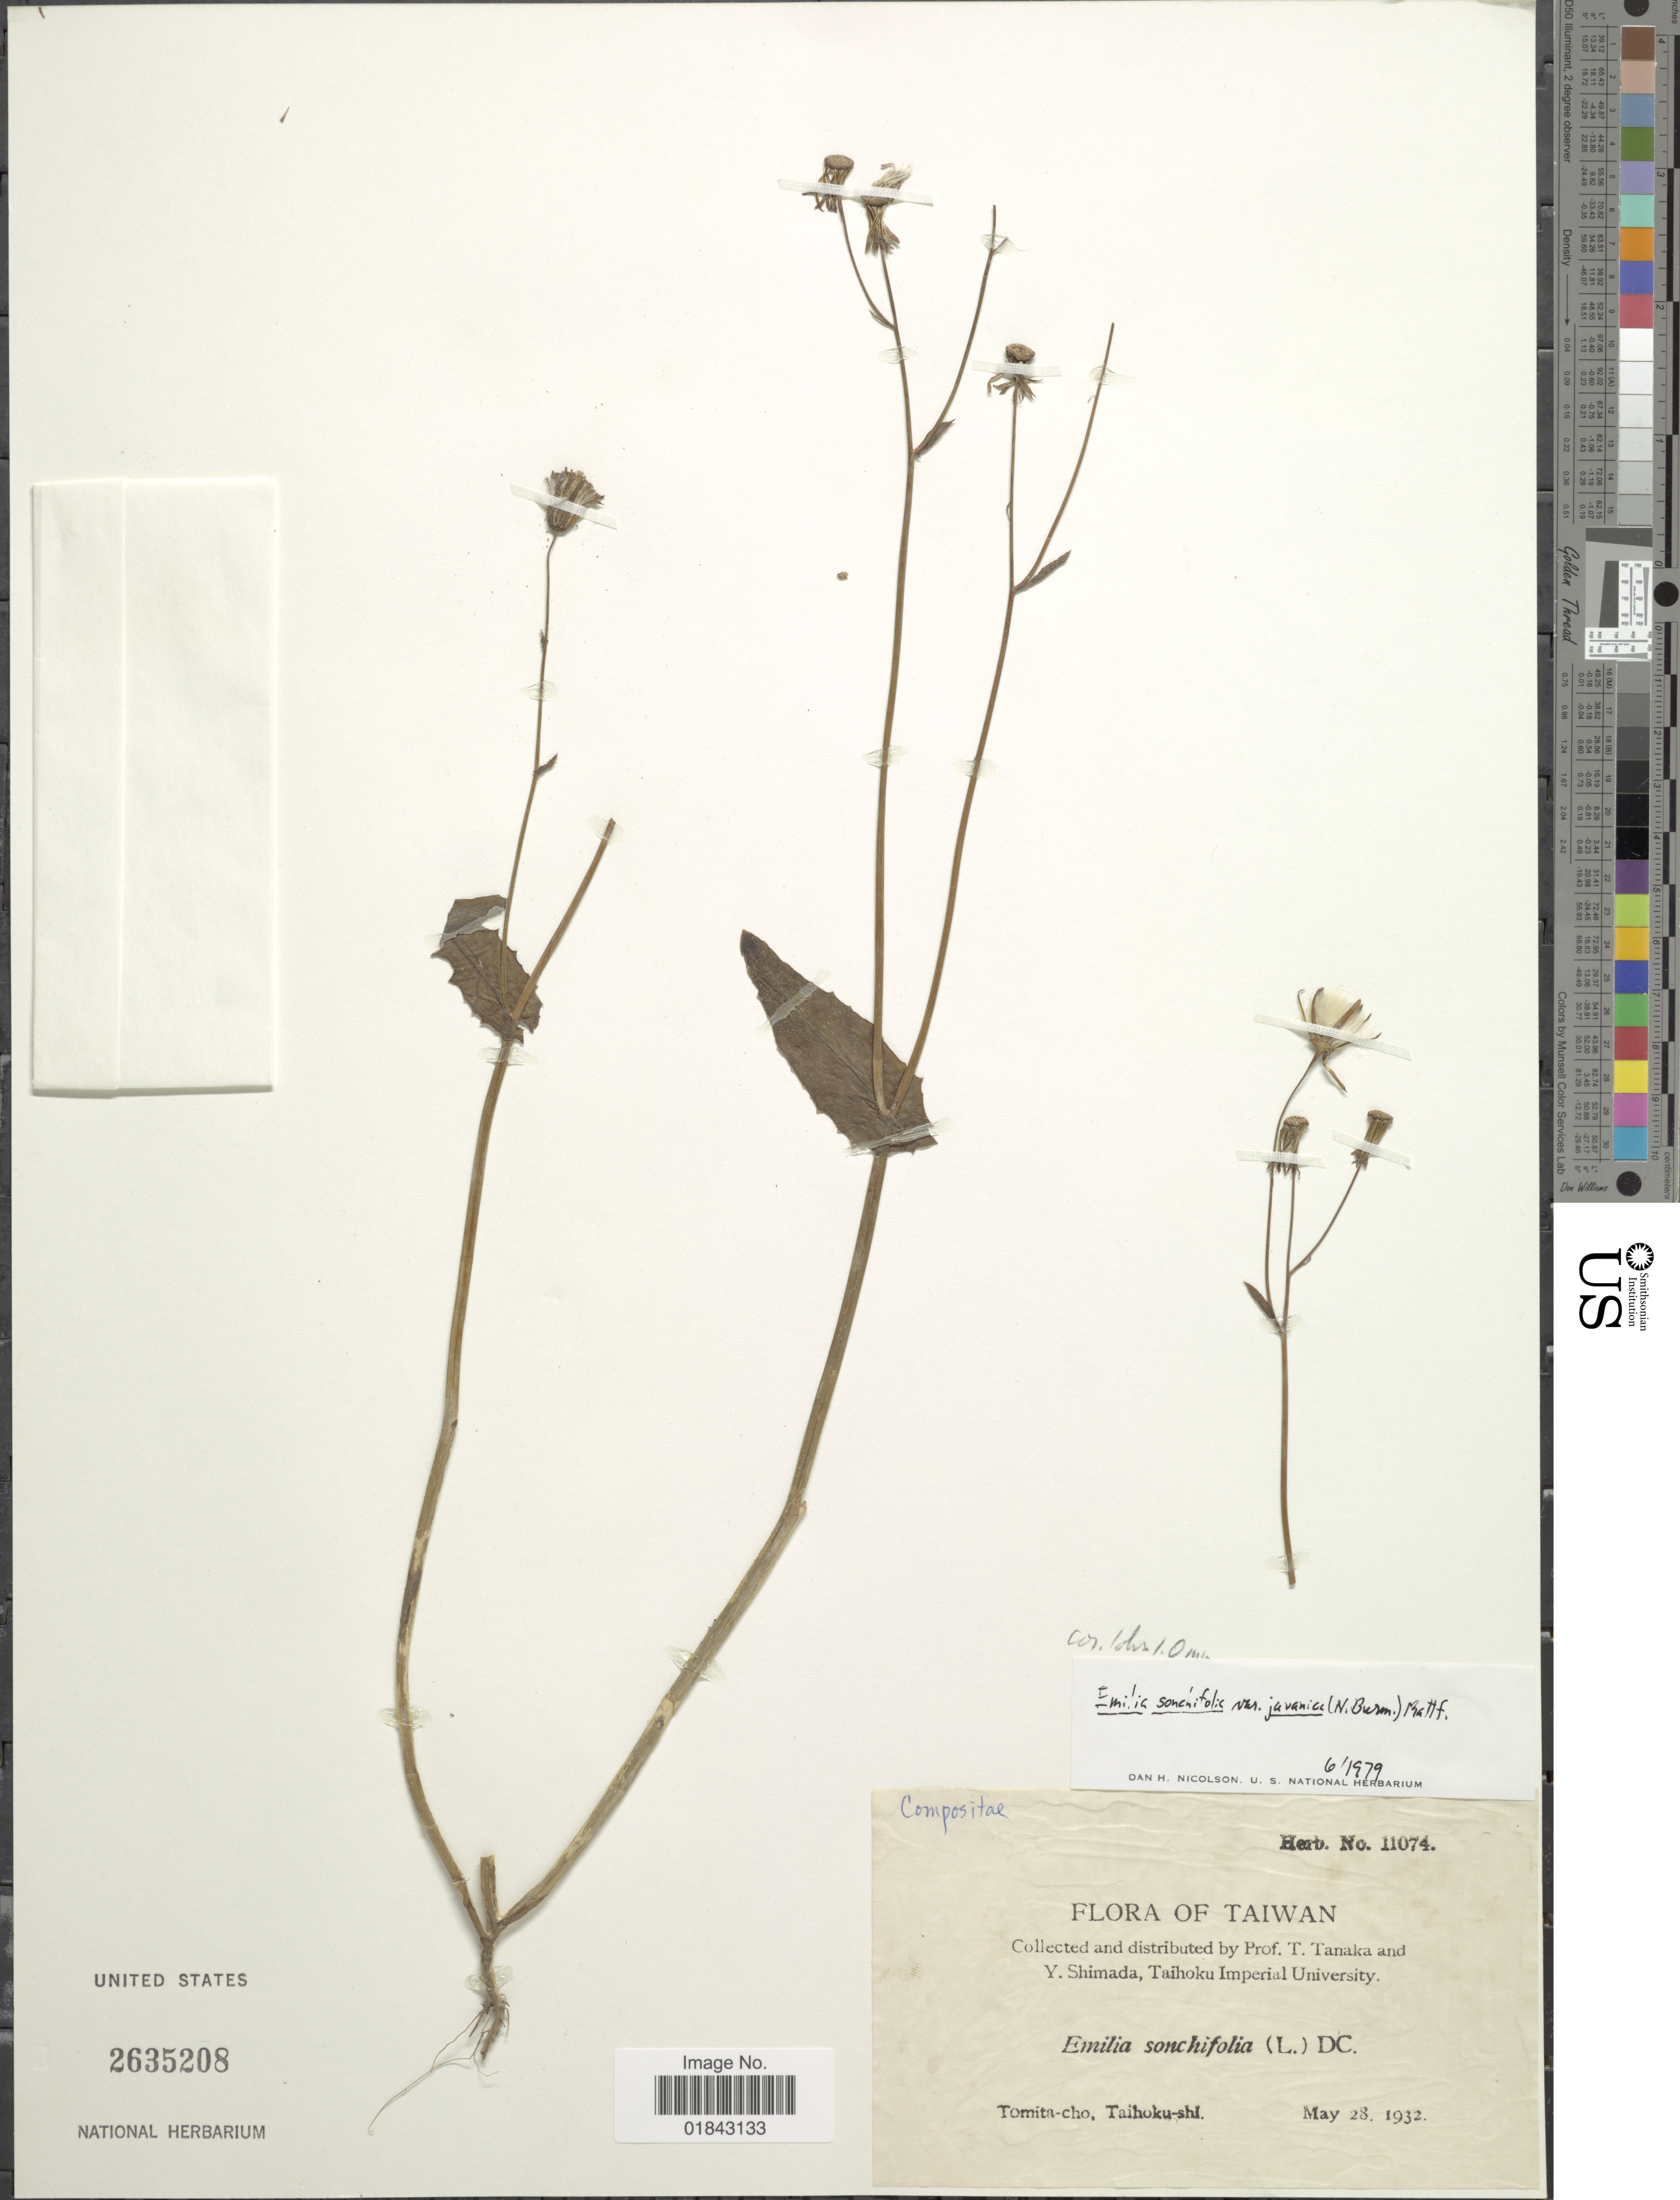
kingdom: Plantae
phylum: Tracheophyta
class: Magnoliopsida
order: Asterales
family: Asteraceae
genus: Emilia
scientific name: Emilia sonchifolia var. javanica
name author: (Burm. f.) Mattf.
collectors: T. Tanaka & Y. Shimada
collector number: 11074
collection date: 1932-05-28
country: Taiwan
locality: Tomita-cho, Taihoku-shi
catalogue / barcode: US 2635208